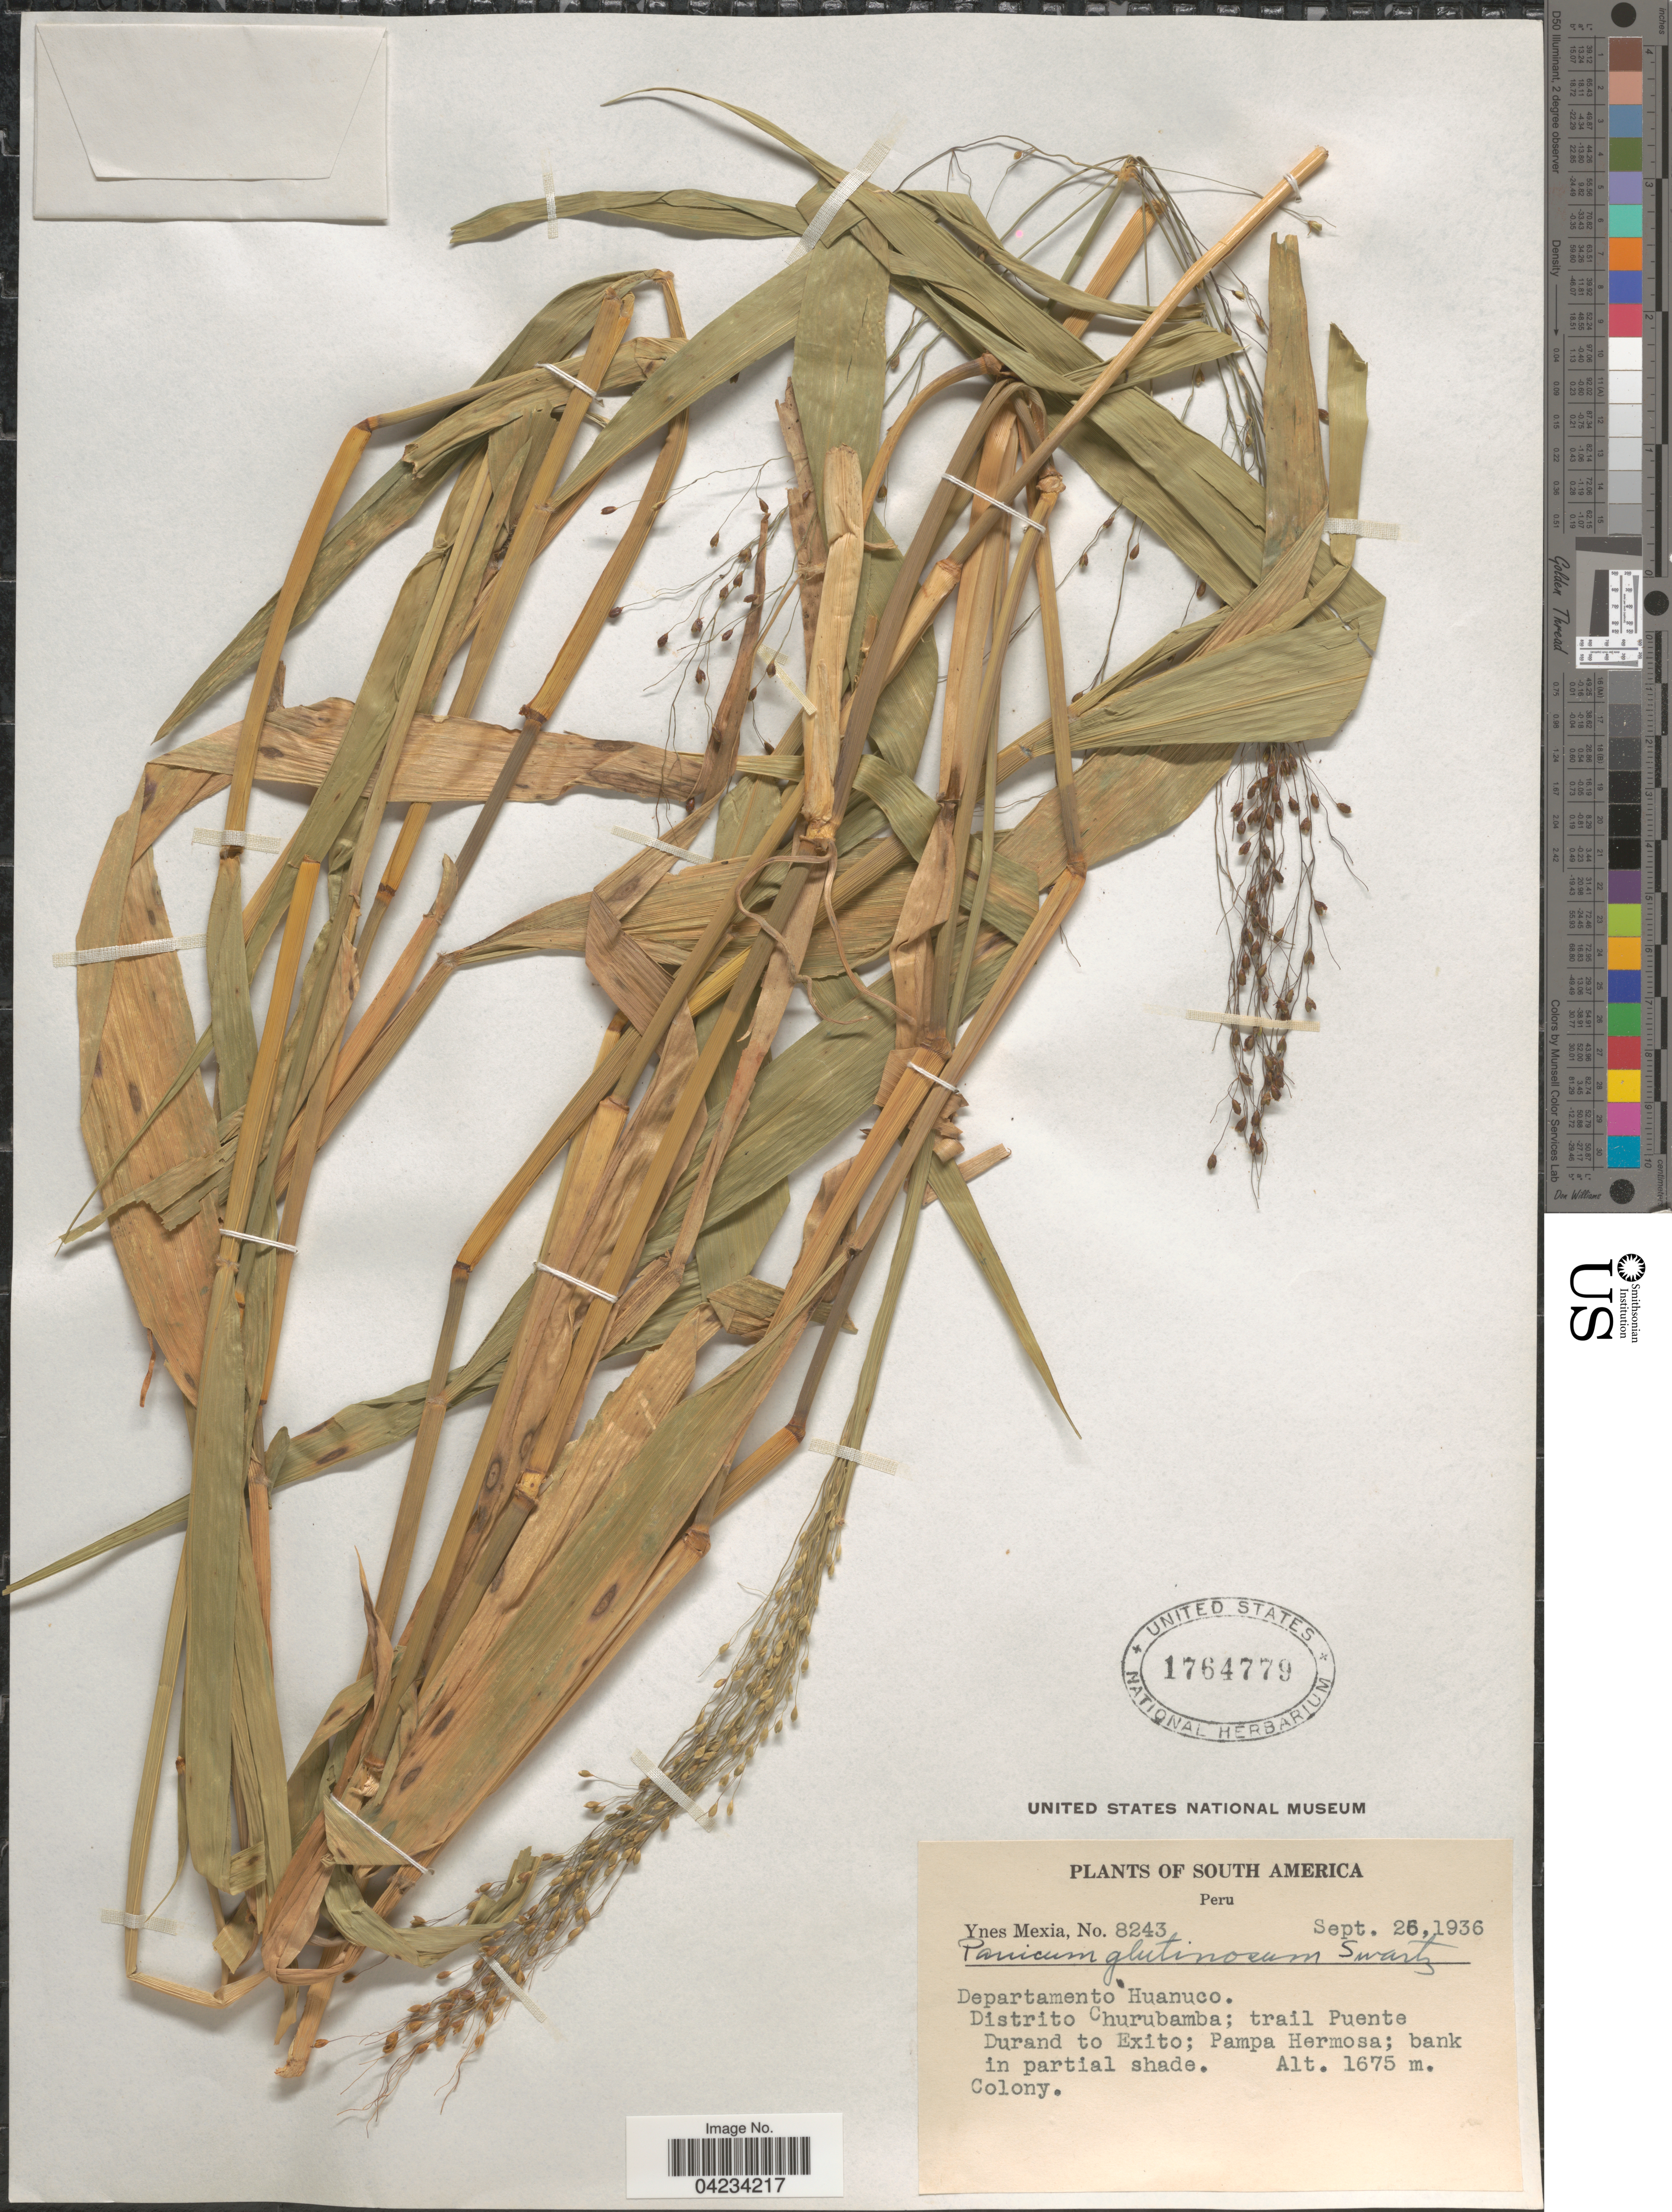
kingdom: Plantae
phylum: Tracheophyta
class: Liliopsida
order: Poales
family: Poaceae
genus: Homolepis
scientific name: Homolepis glutinosa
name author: (Sw.) Zuloaga & Soderstr.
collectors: Y. Mexia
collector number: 8243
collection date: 1936-09-26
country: Peru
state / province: Huánuco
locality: Departamento Huanuco. Distrito Churubamba; trail Puente Durand to Exito; Pampa Hermosa.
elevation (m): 1675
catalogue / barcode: US 1764779